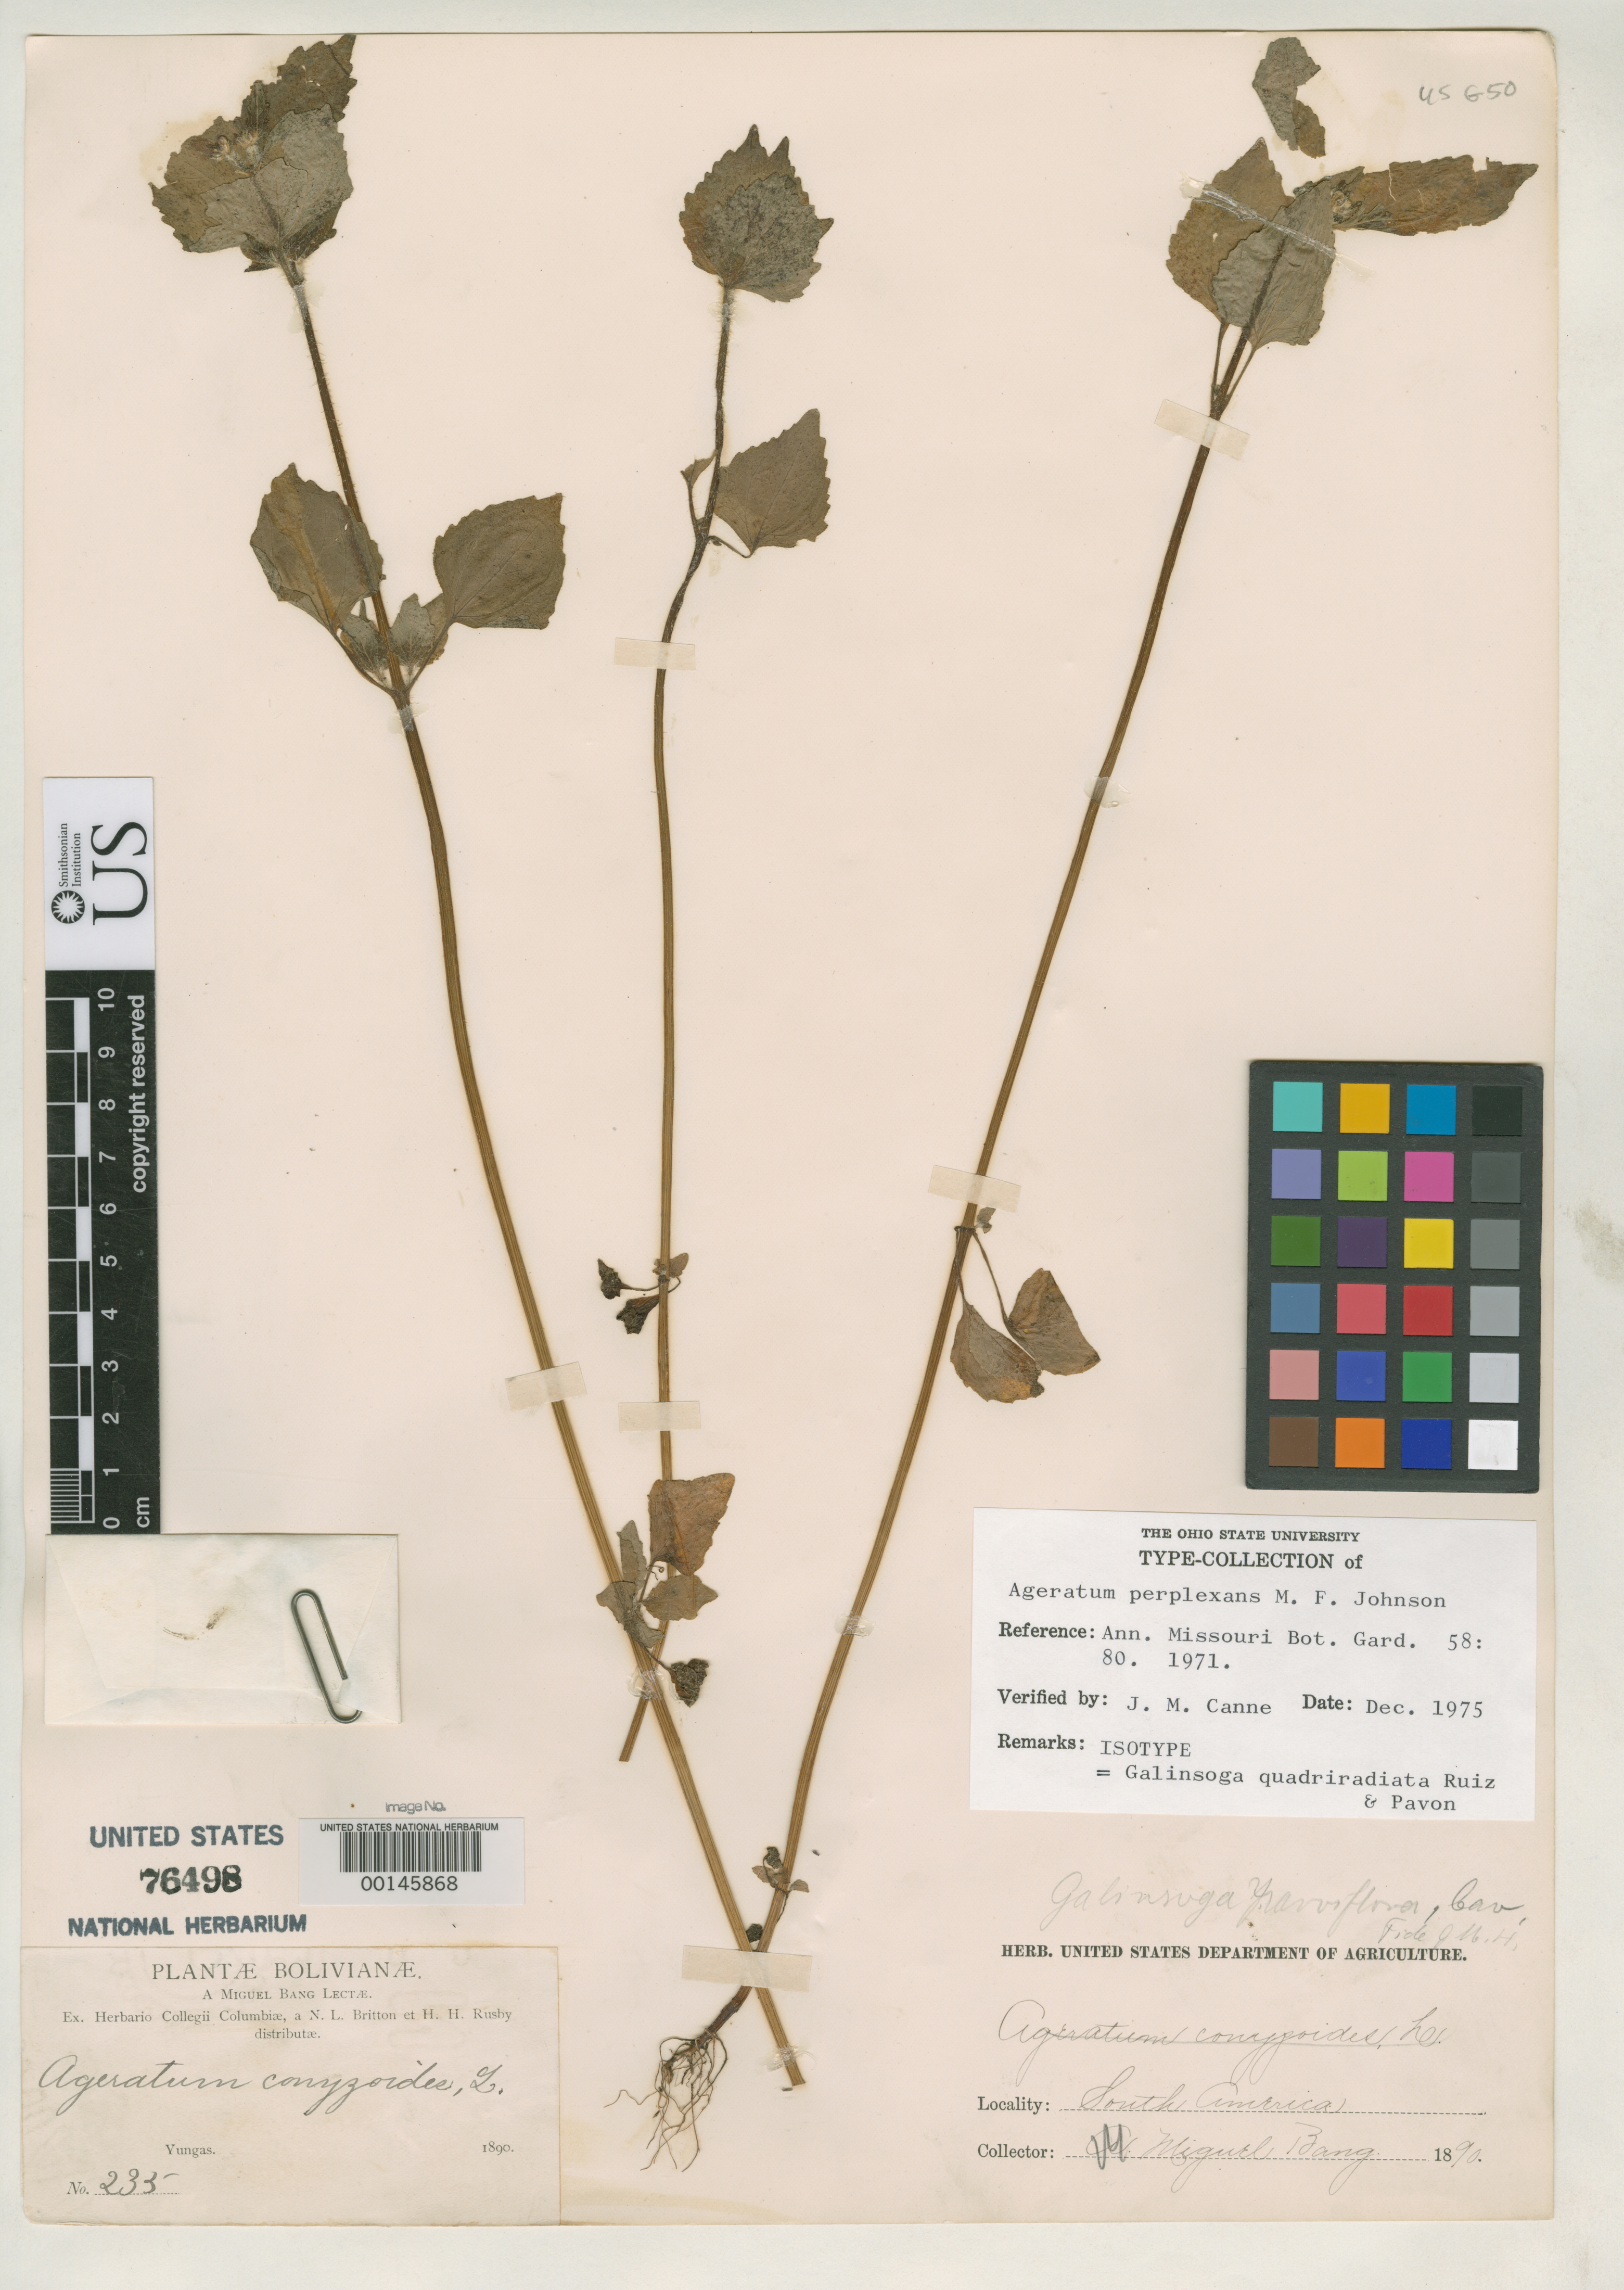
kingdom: Plantae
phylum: Tracheophyta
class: Magnoliopsida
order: Asterales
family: Asteraceae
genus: Ageratum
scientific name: Ageratum perplexans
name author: M.F. Johnson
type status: Isotype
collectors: M. Bang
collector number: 235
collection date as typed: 1890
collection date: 1890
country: Bolivia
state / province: La Paz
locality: Yungas.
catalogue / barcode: US 76498